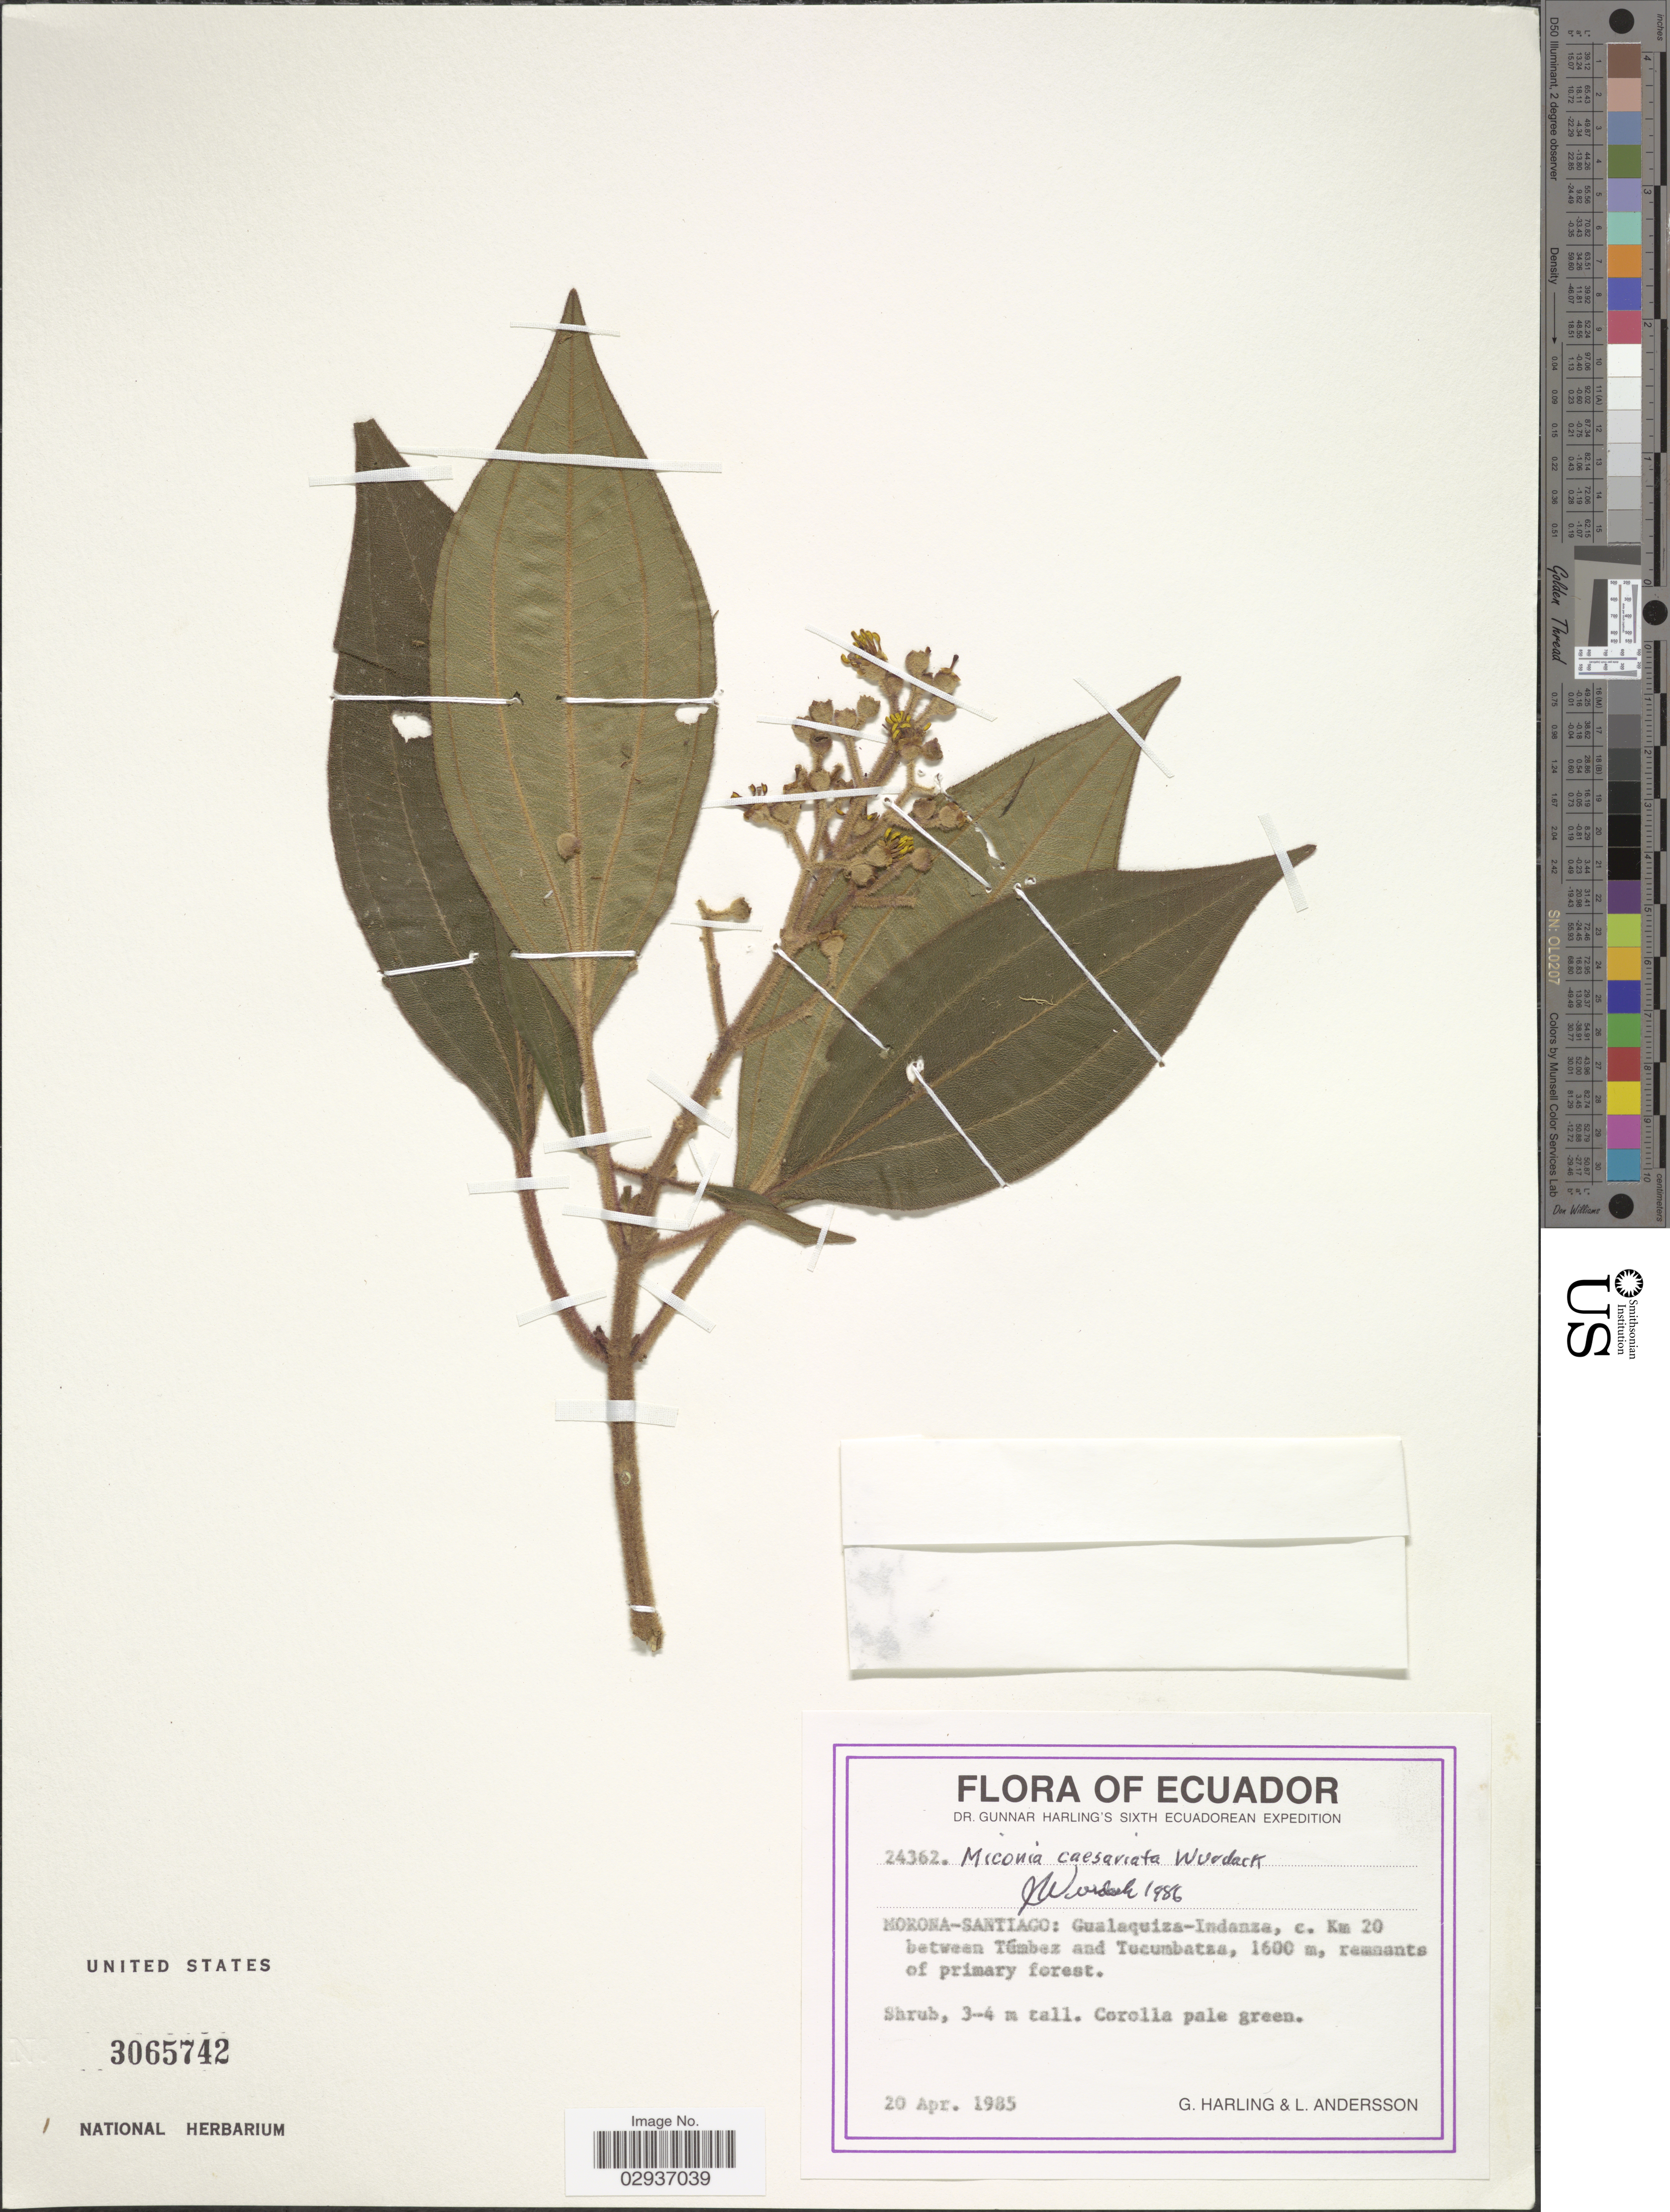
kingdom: Plantae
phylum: Tracheophyta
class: Magnoliopsida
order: Myrtales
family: Melastomataceae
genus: Miconia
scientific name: Miconia caesariata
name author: Wurdack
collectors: G. Harling & L. Andersson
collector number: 24362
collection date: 1985-04-20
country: Ecuador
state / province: Morona-Santiago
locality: Morona-Santiago: Gualaquiza-Indanza, c. Km 20 between Túmbez and Tucumbatza.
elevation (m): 1600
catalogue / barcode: US 3065742